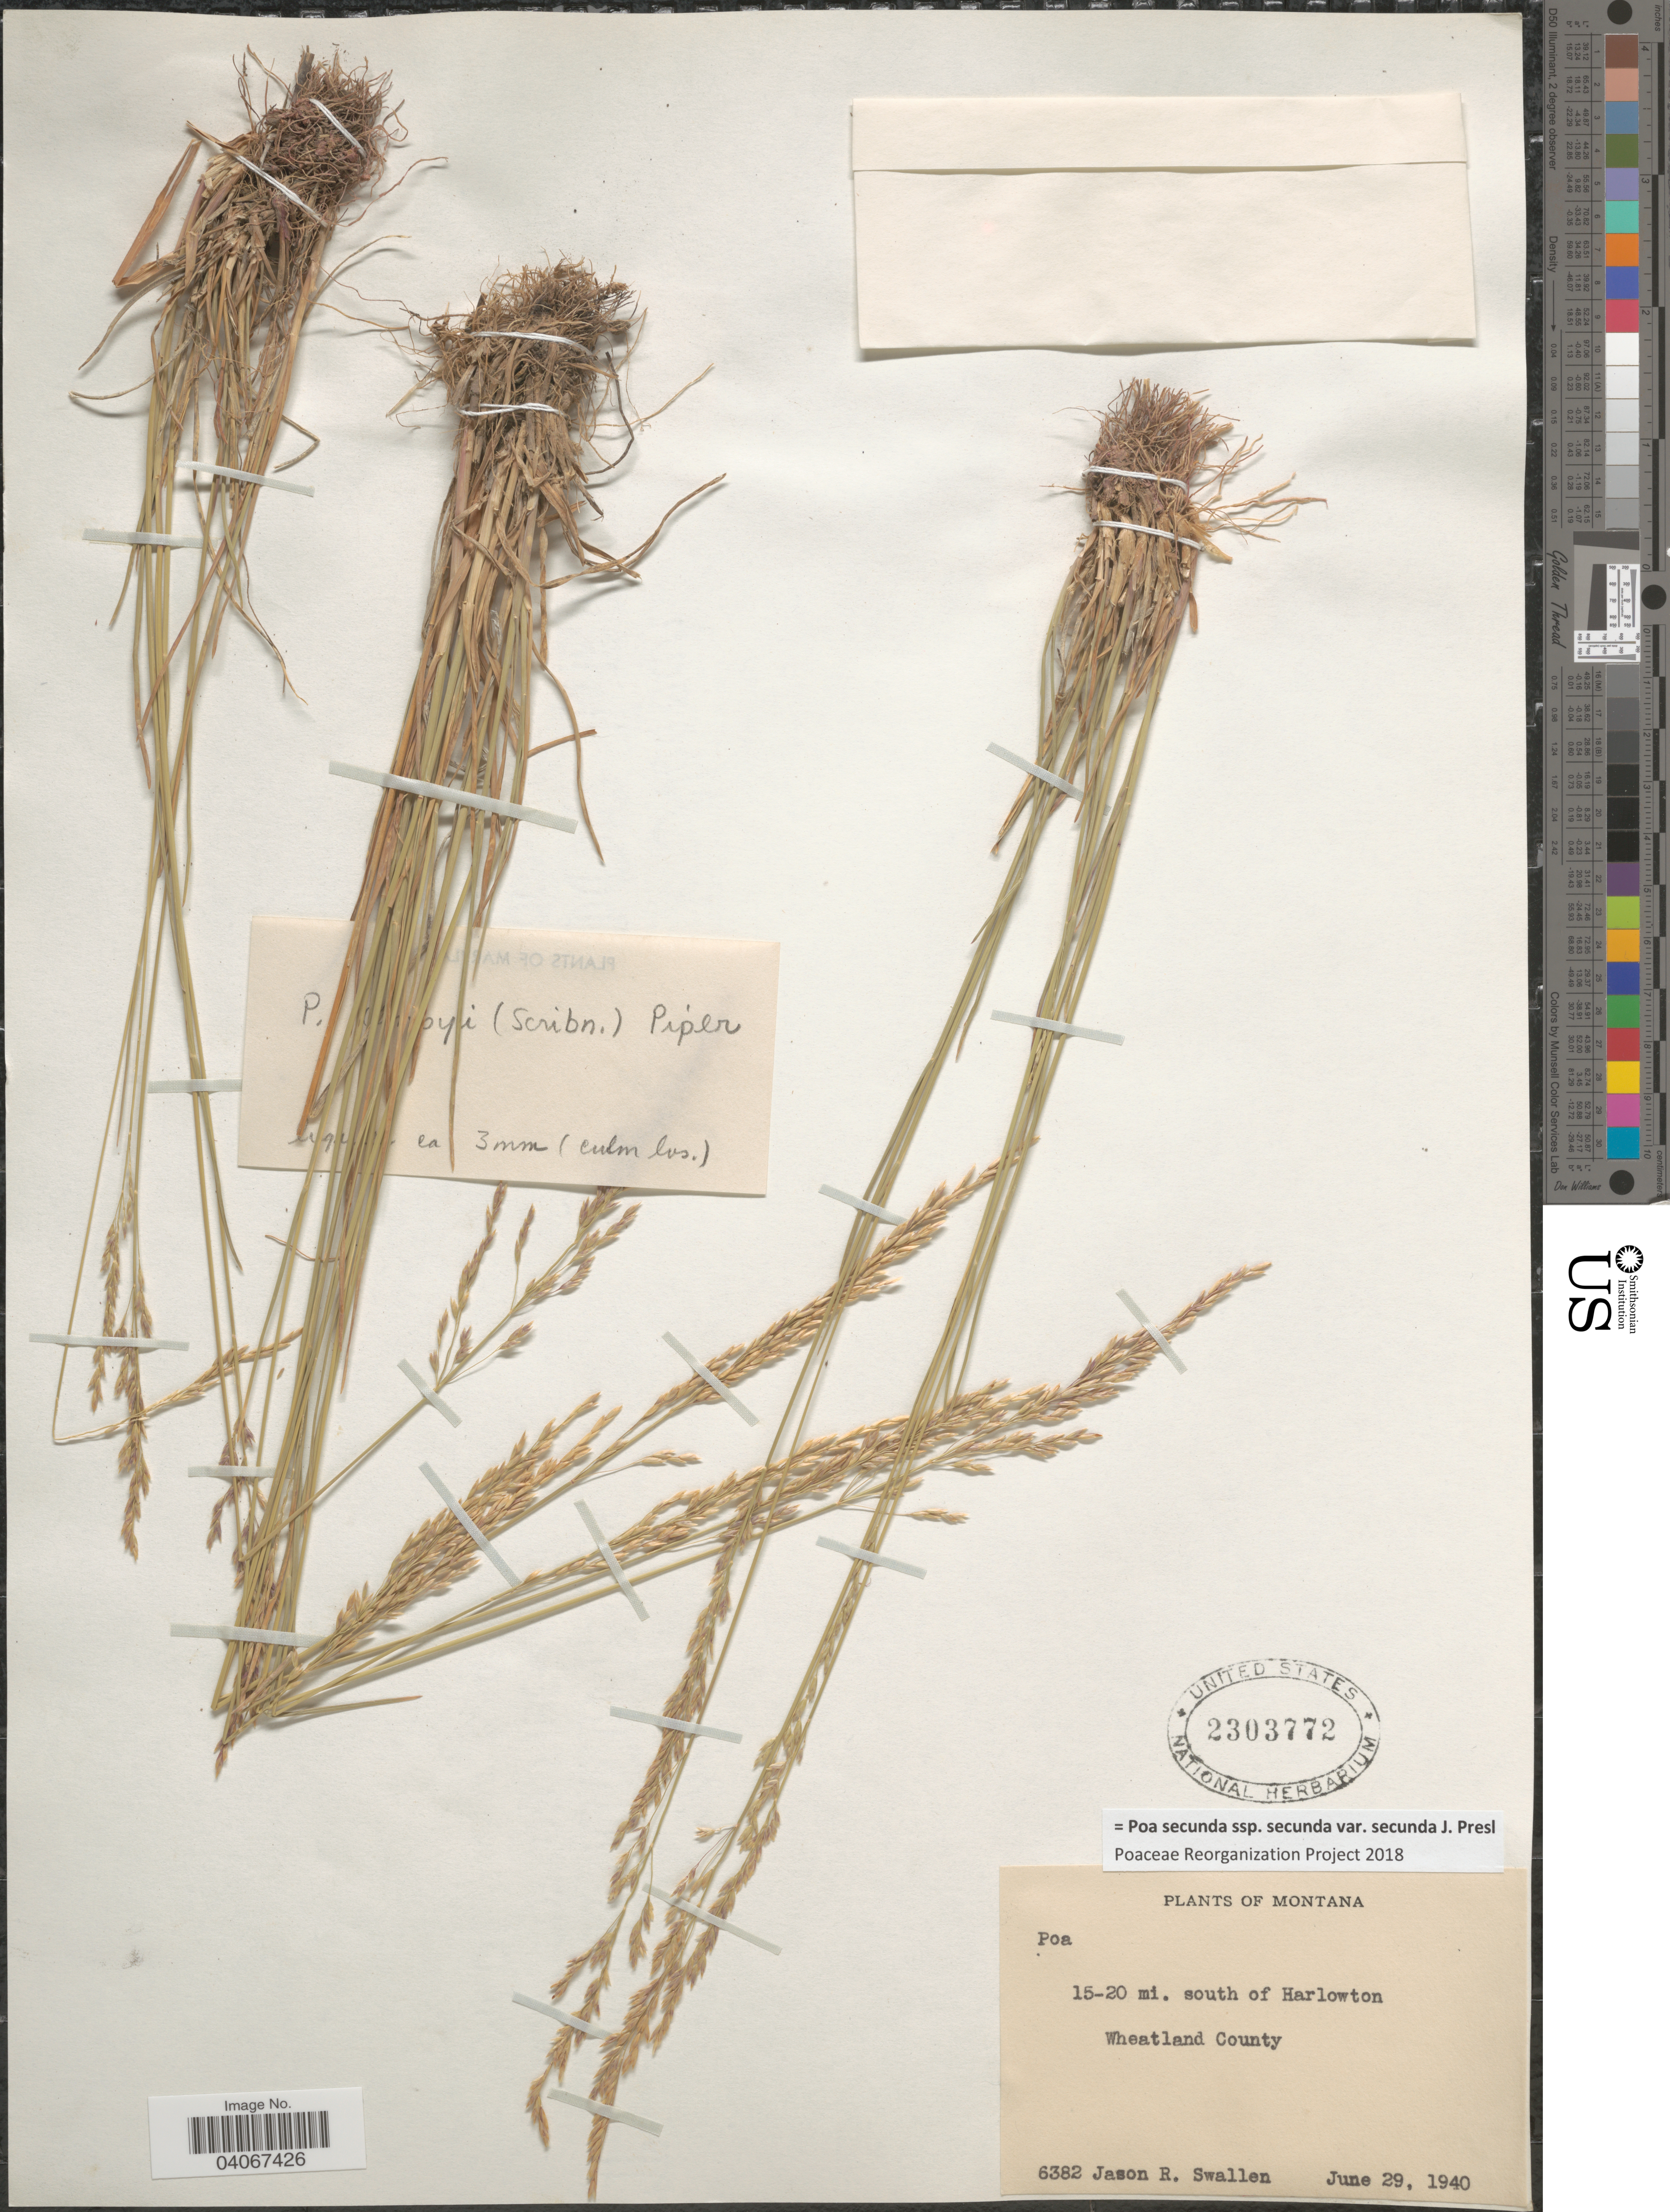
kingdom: Plantae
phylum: Tracheophyta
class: Liliopsida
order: Poales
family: Poaceae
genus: Poa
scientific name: Poa secunda subsp. secunda var. secunda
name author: J. Presl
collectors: J. R. Swallen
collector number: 6382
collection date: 1940-06-29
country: United States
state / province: Montana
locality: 15-20 mi. south of Harlowton. Wheatland County.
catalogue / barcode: US 2303772